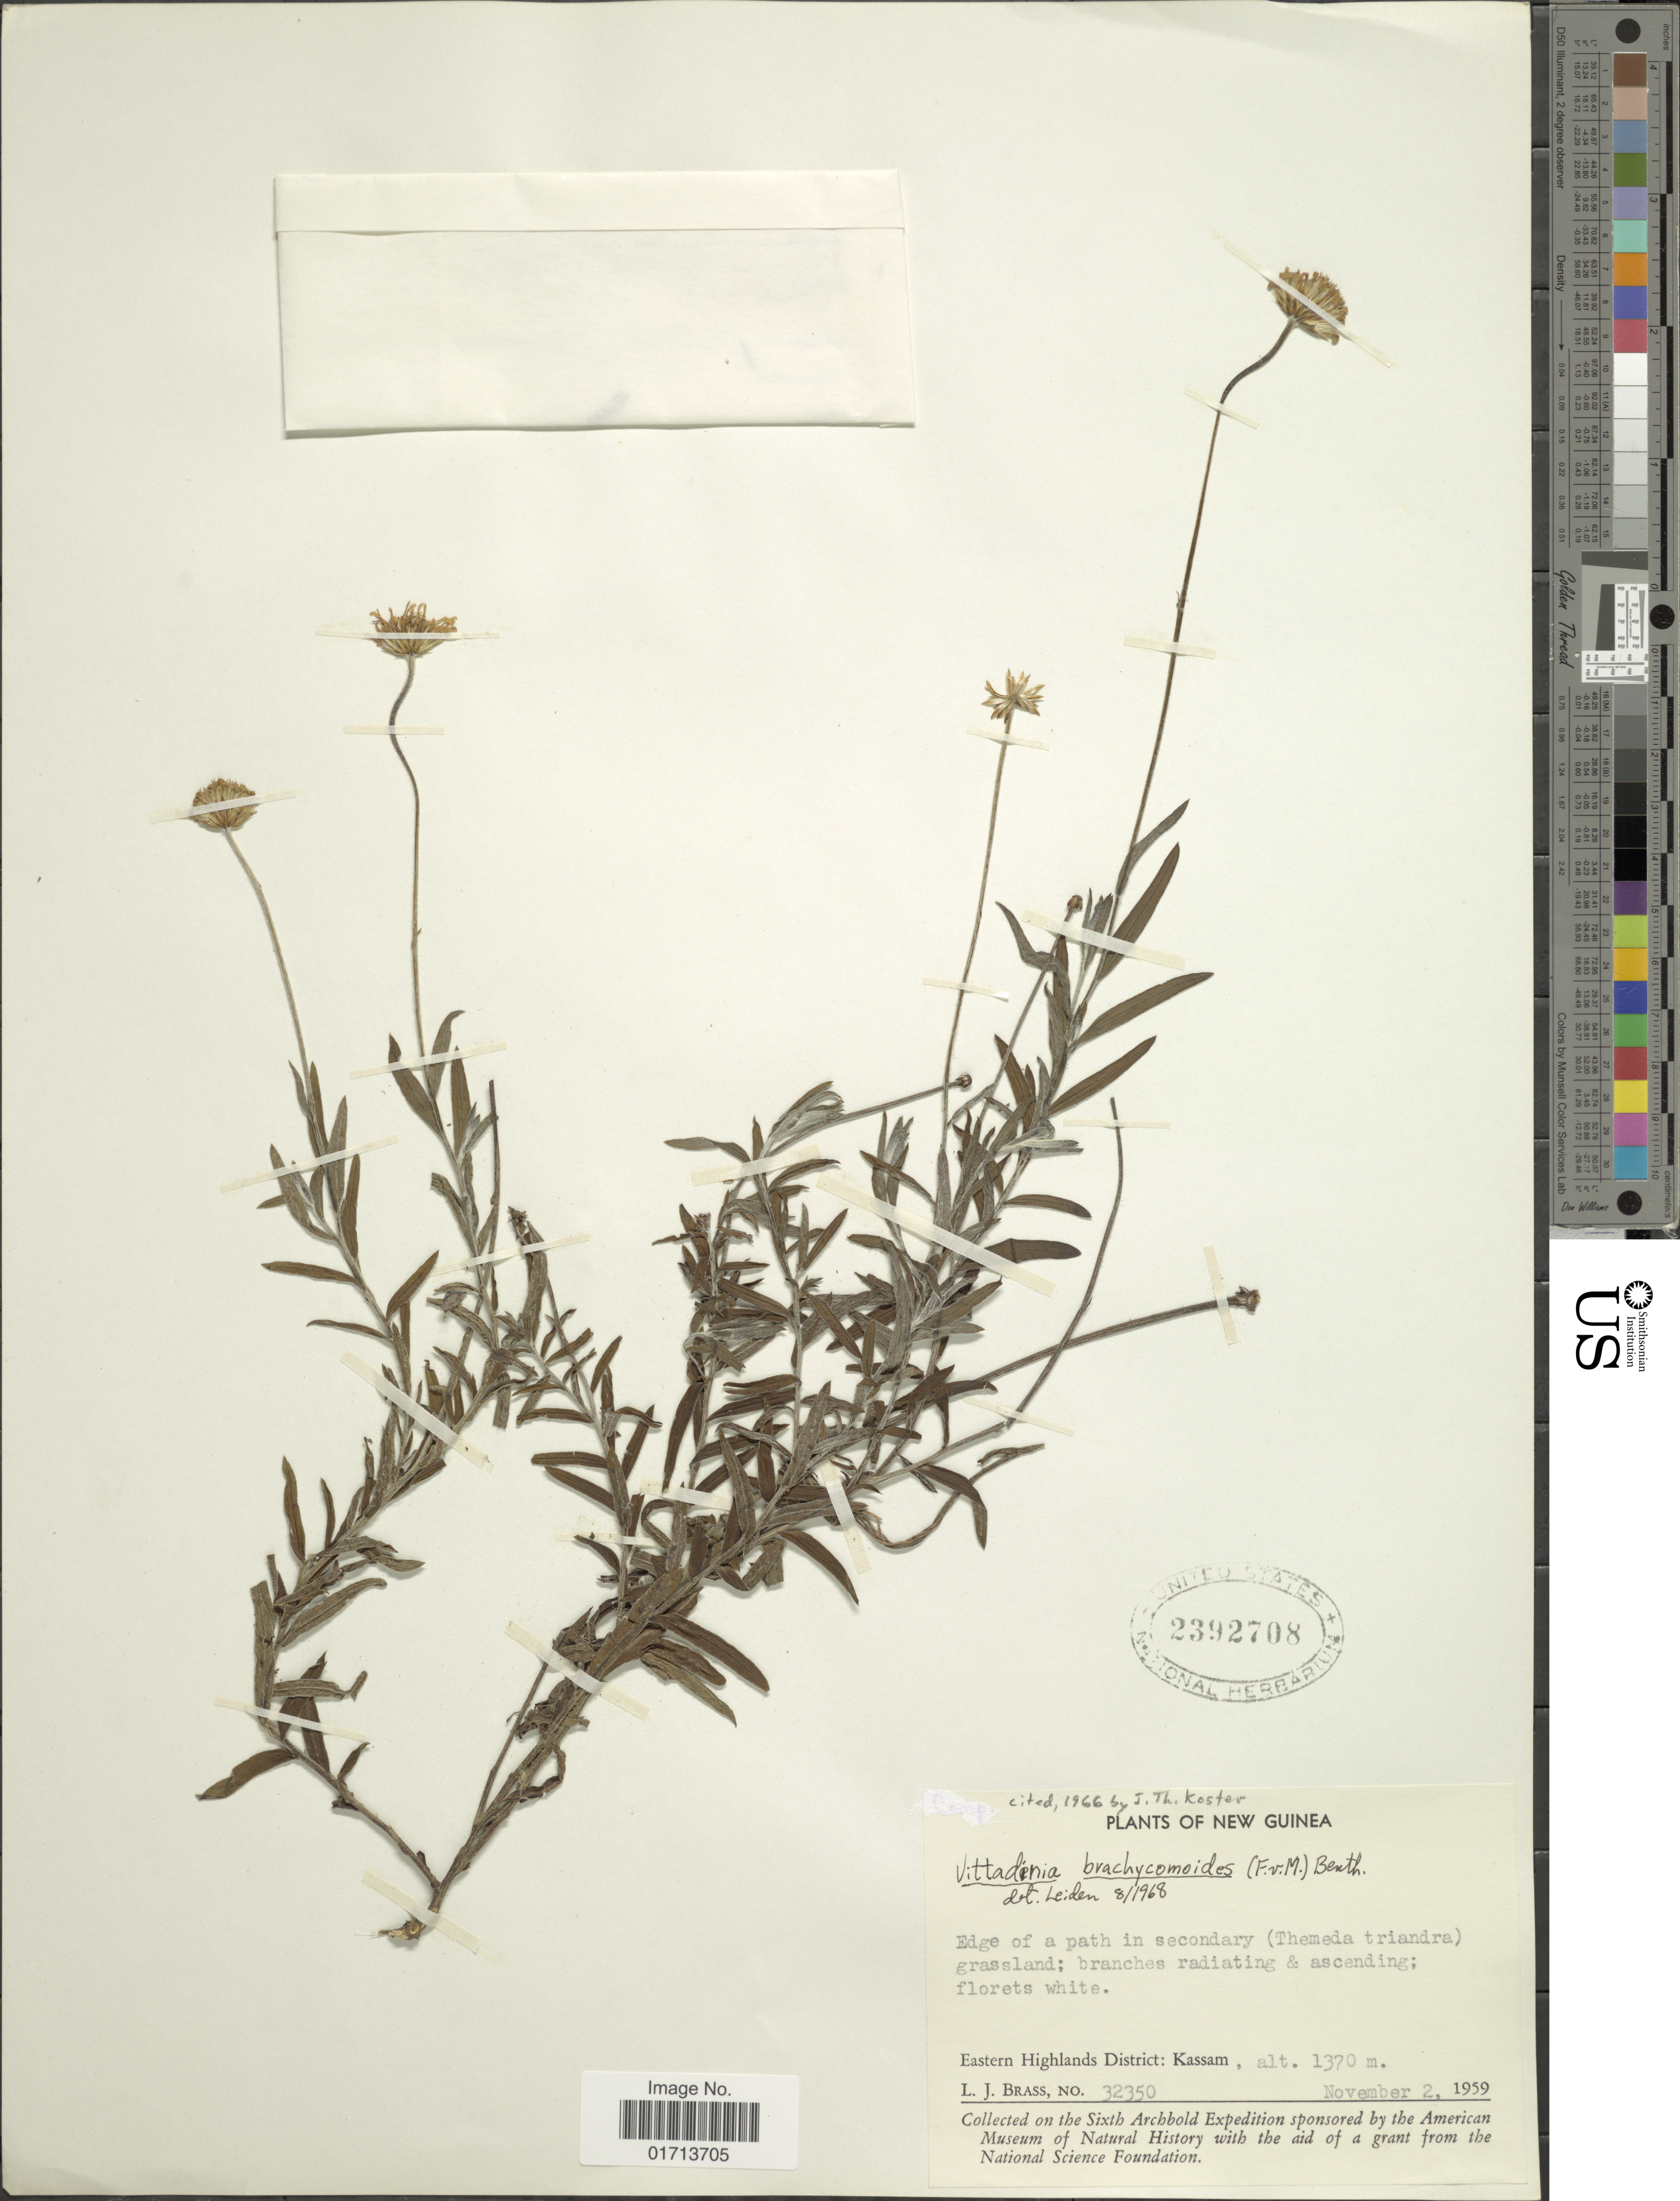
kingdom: Plantae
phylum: Tracheophyta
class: Magnoliopsida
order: Asterales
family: Asteraceae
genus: Vittadinia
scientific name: Vittadinia brachycomoides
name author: (F. Muell.) Benth.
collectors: L. J. Brass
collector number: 32350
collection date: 1959-11-02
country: Papua New Guinea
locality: New Guinea, Eastern Highlands District: Kassam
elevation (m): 1370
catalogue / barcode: US 2392708